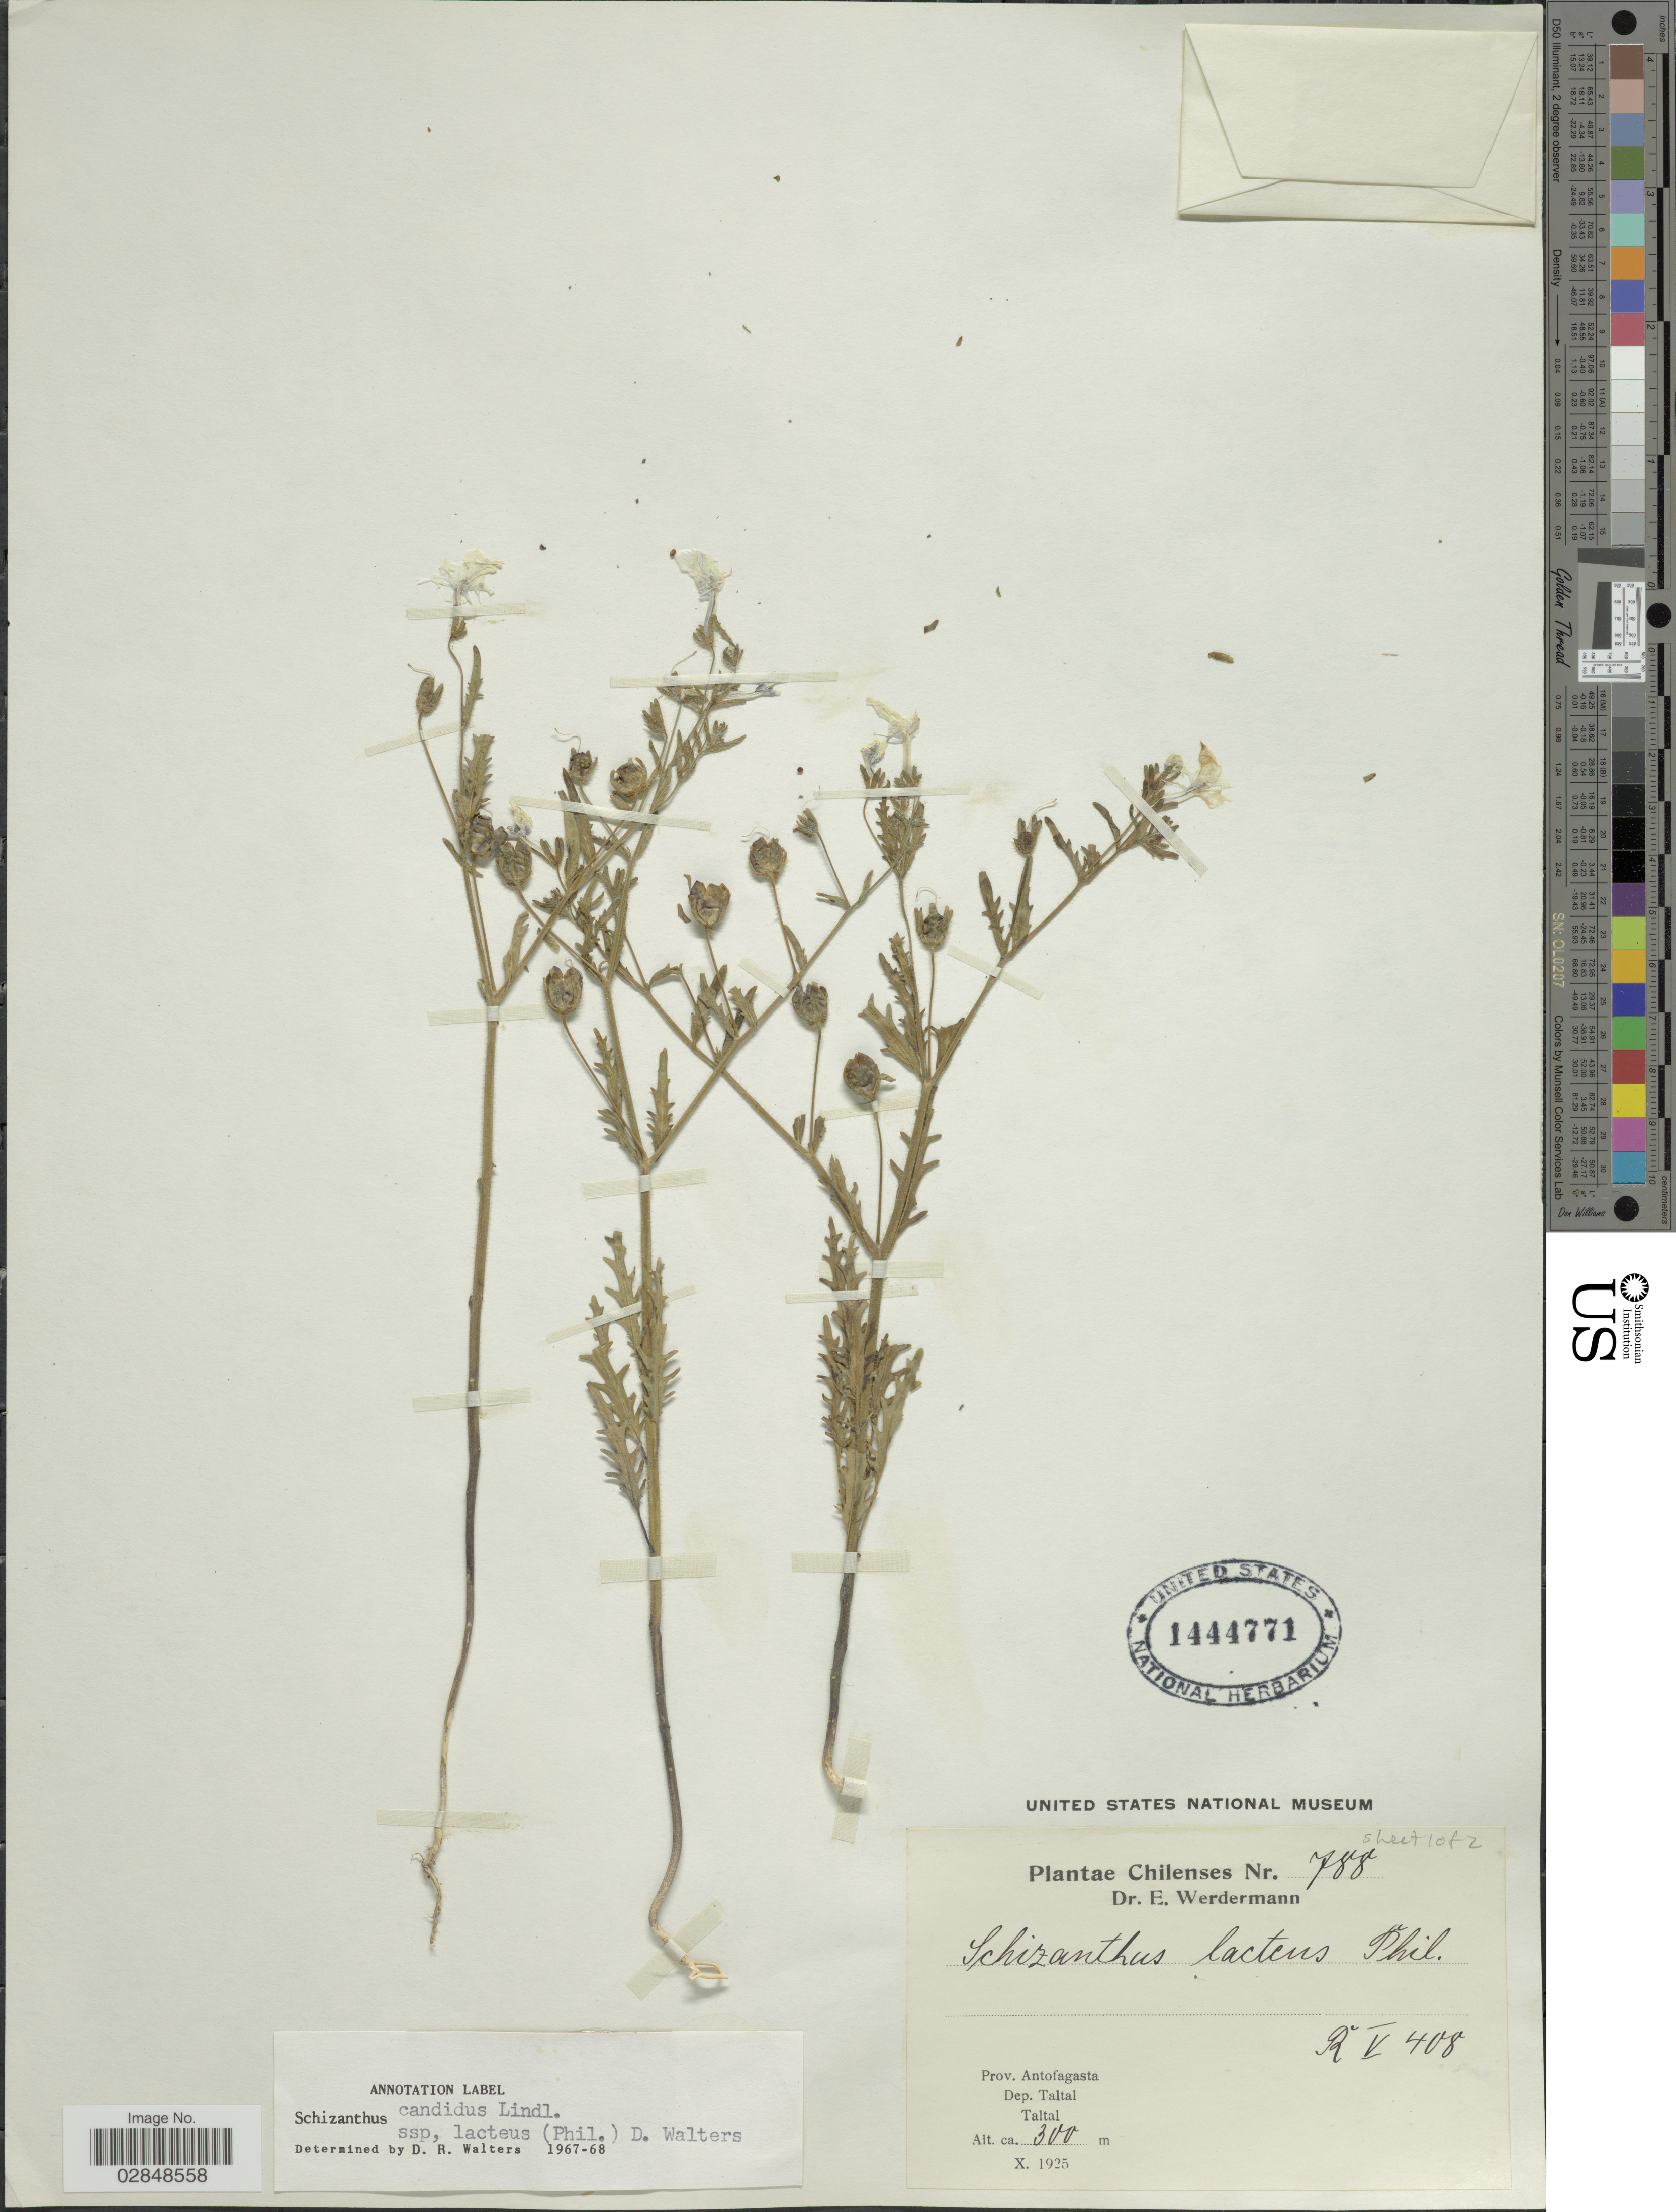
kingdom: Plantae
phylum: Tracheophyta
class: Magnoliopsida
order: Solanales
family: Solanaceae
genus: Schizanthus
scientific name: Schizanthus lacteus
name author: Phil.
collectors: E. Werdermann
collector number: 788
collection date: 1925-10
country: Chile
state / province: Antofagasta (II)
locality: Dept. Taltal. Taltal.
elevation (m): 300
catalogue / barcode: US 1444771